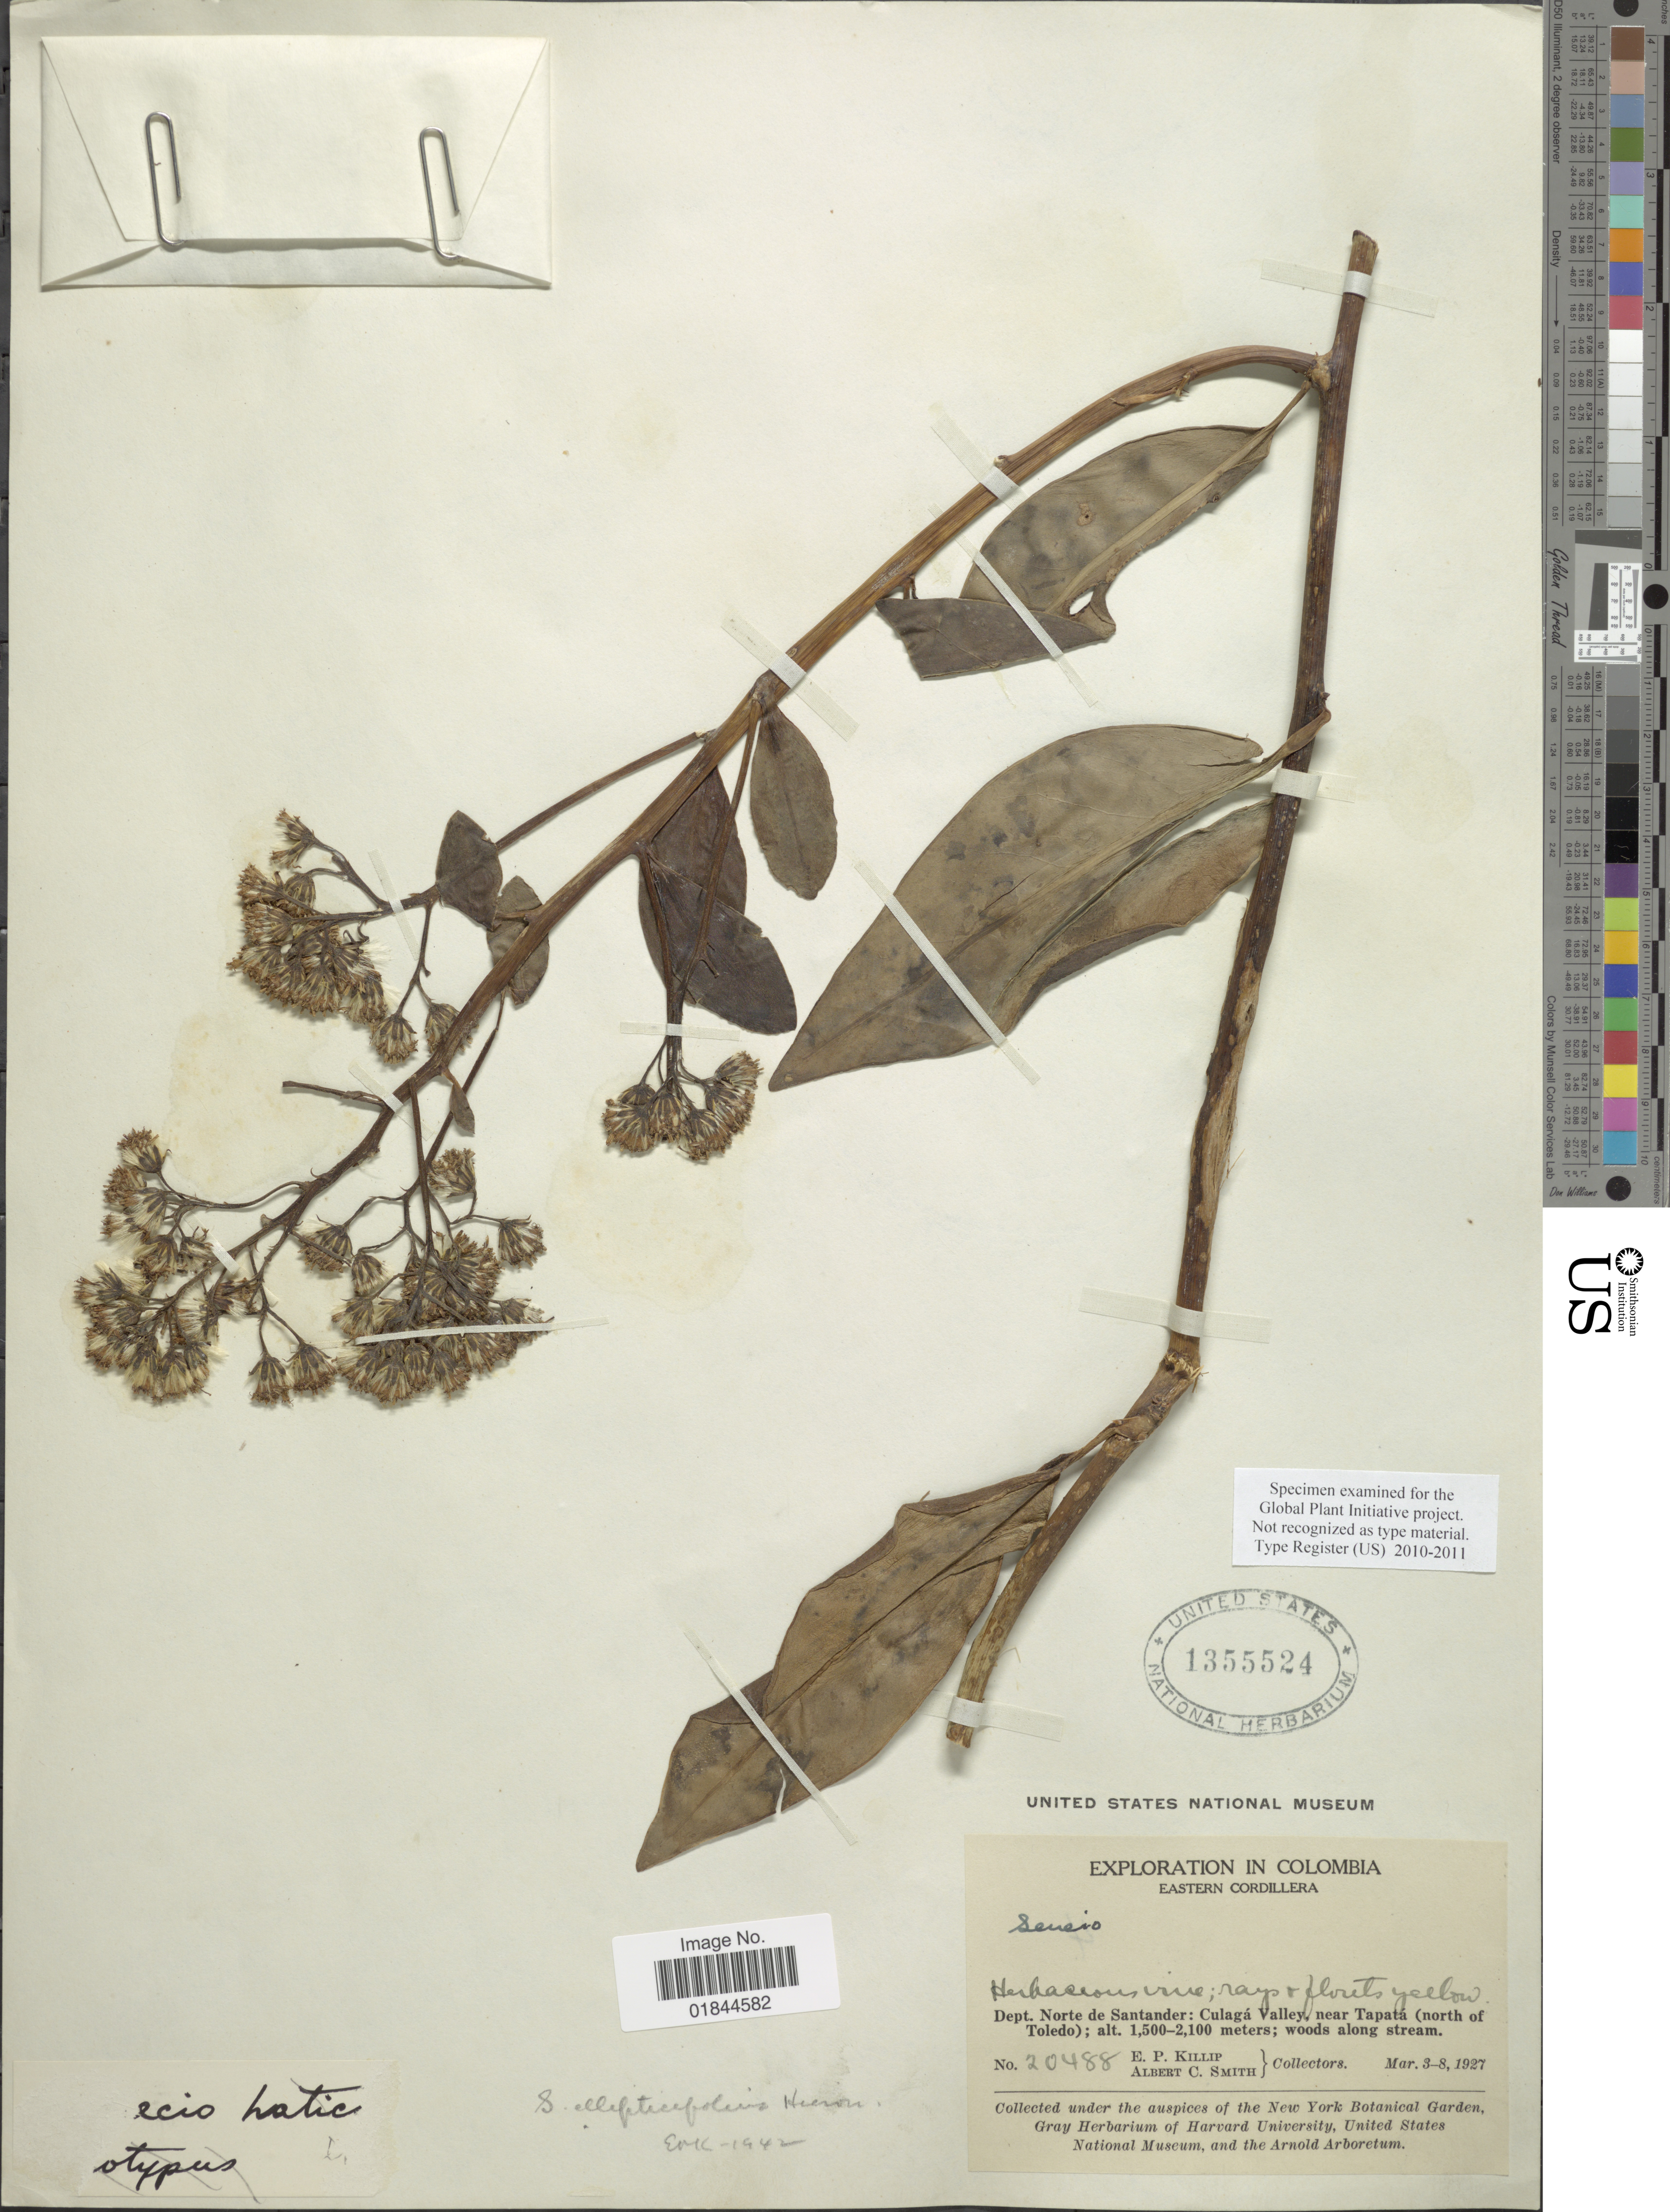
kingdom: Plantae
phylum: Tracheophyta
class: Magnoliopsida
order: Asterales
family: Asteraceae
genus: Pentacalia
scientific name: Pentacalia scortifolia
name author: (Greenm.) Cuatrec.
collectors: E. P. Killip & A. C. Smith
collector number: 20488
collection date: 1927-03-03/1927-03-08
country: Colombia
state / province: Norte de Santander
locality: Culaga Valley, near Tapata (north of Toledo)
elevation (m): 1500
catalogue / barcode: US 1355524